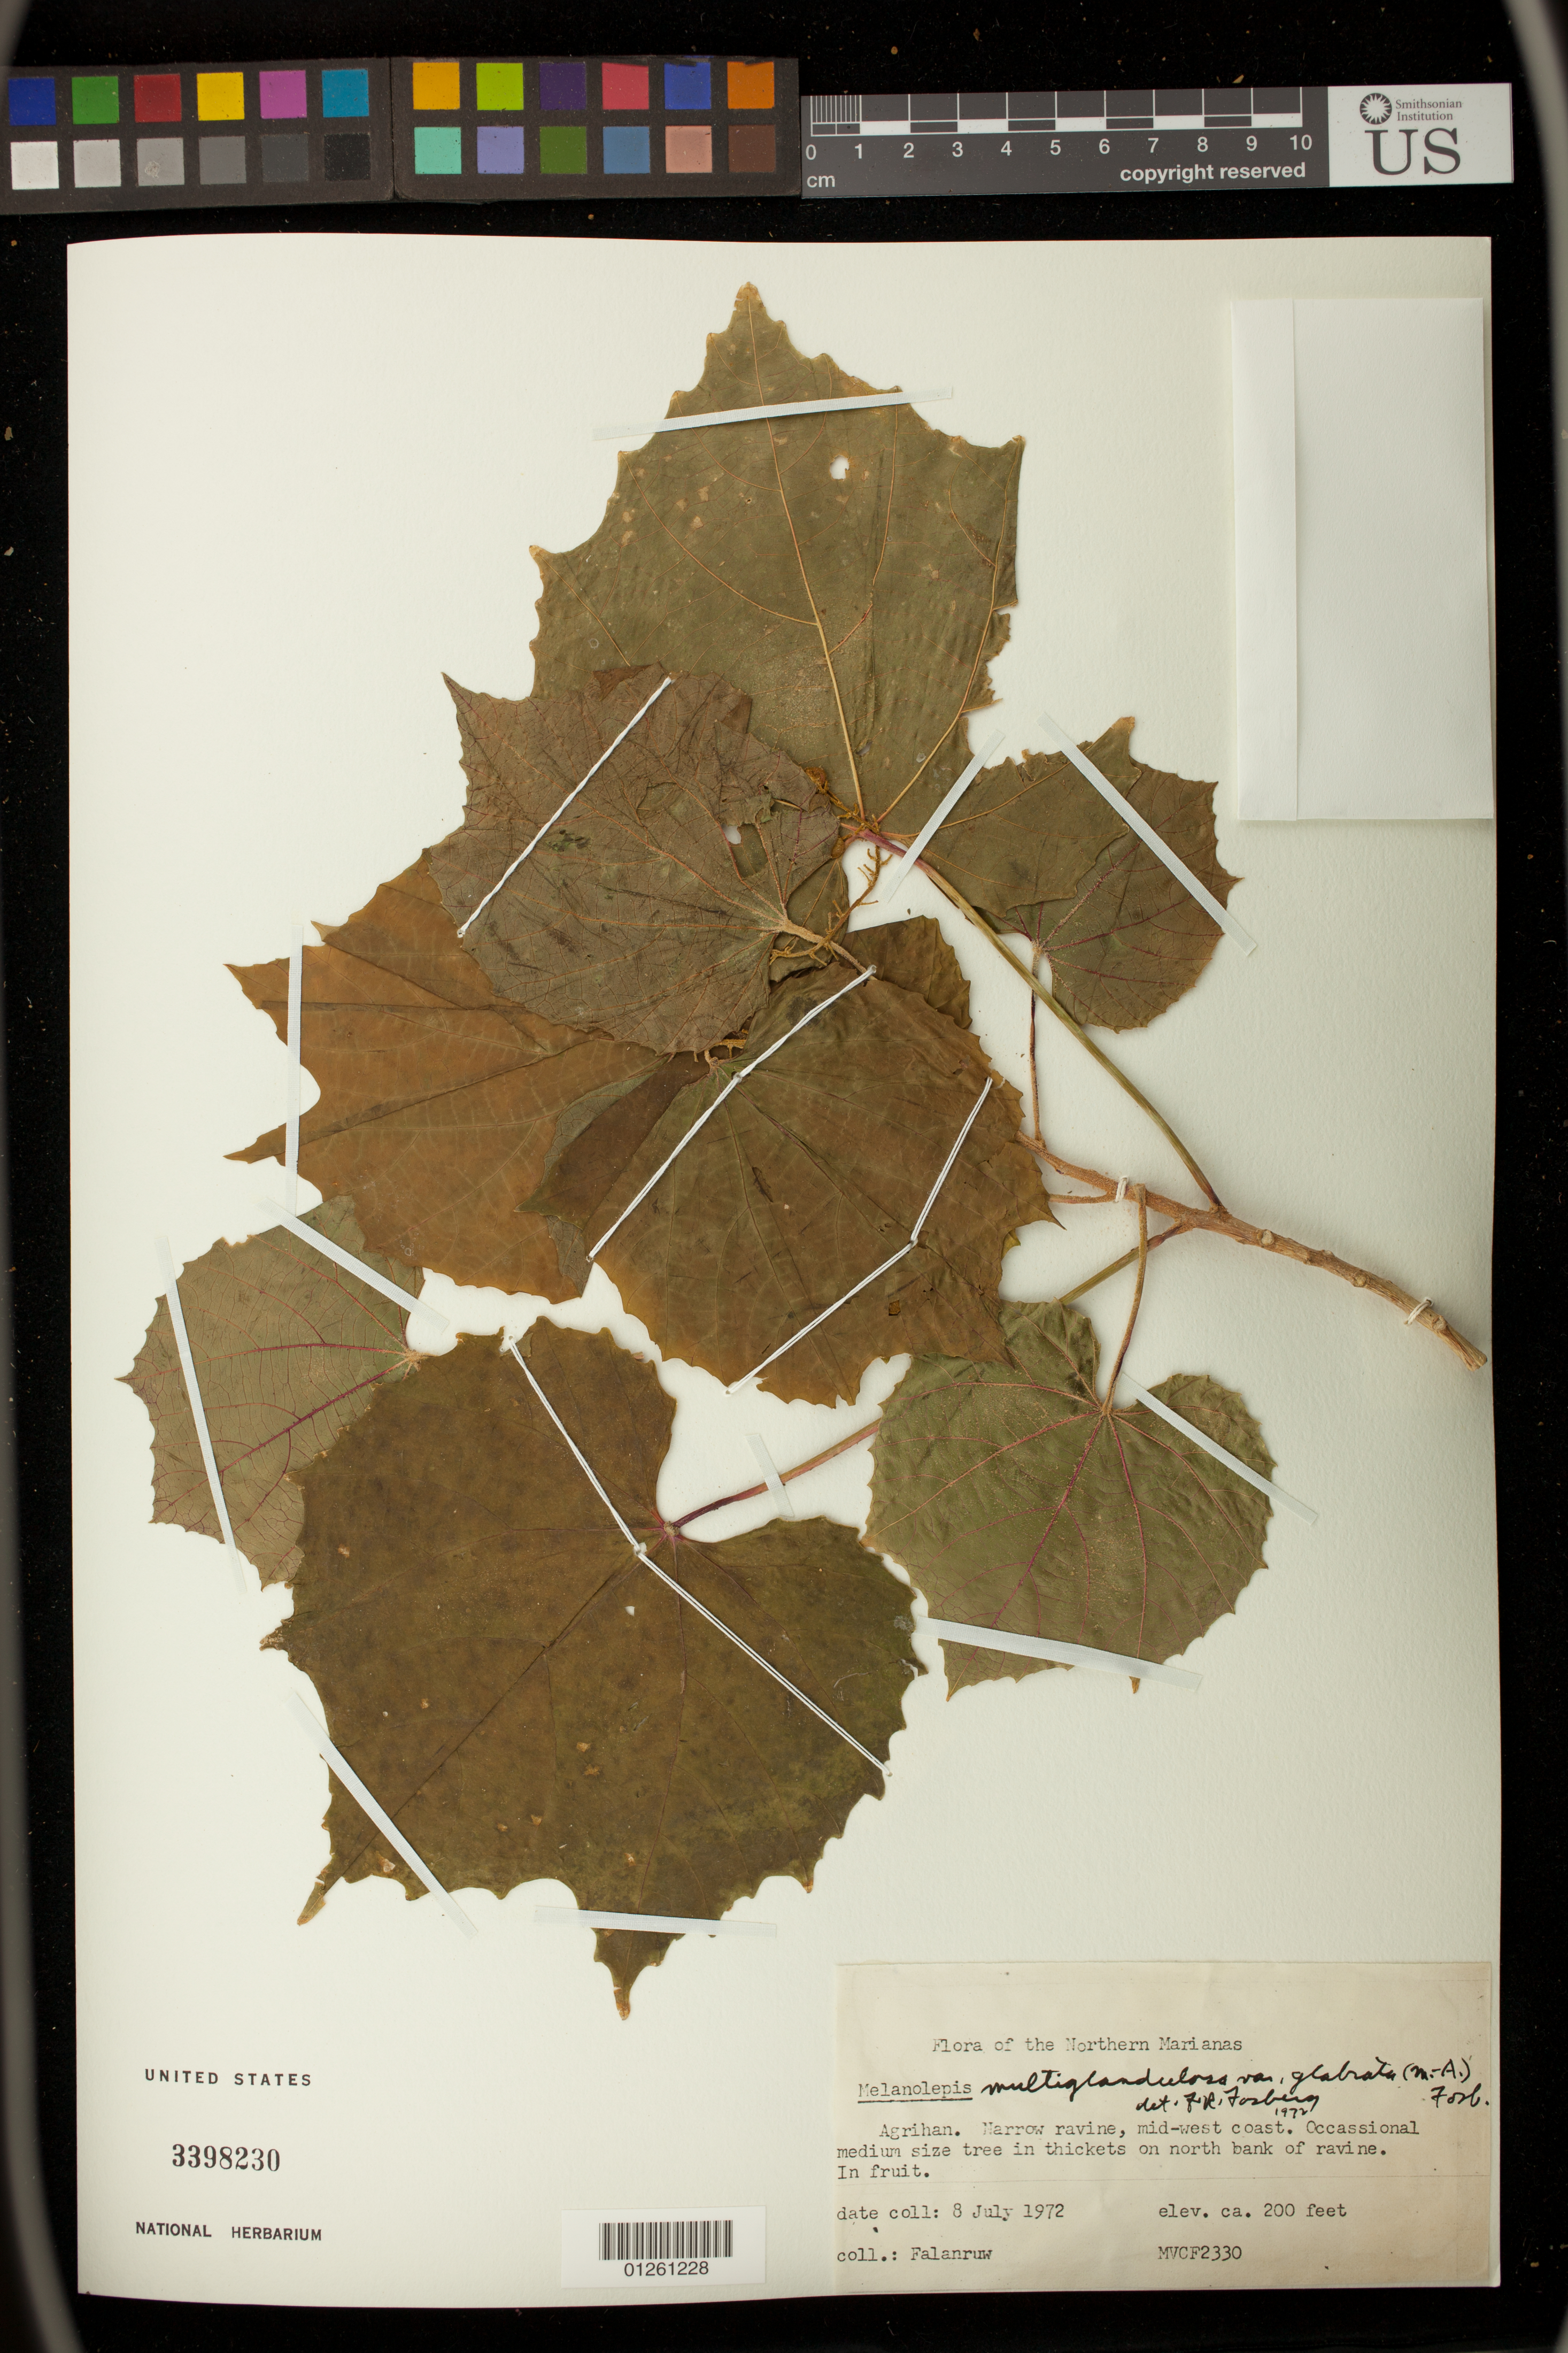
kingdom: Plantae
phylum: Tracheophyta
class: Magnoliopsida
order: Malpighiales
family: Euphorbiaceae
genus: Melanolepis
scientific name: Melanolepis multiglandulosa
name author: (Reinw. ex Blume) Rchb. f. & Zoll.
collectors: M. V. Falanruw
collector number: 2330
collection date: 1972-07-08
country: Northern Mariana Islands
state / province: Northern Islands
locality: Agrihan, mid-west coast.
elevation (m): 61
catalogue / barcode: US 3398230